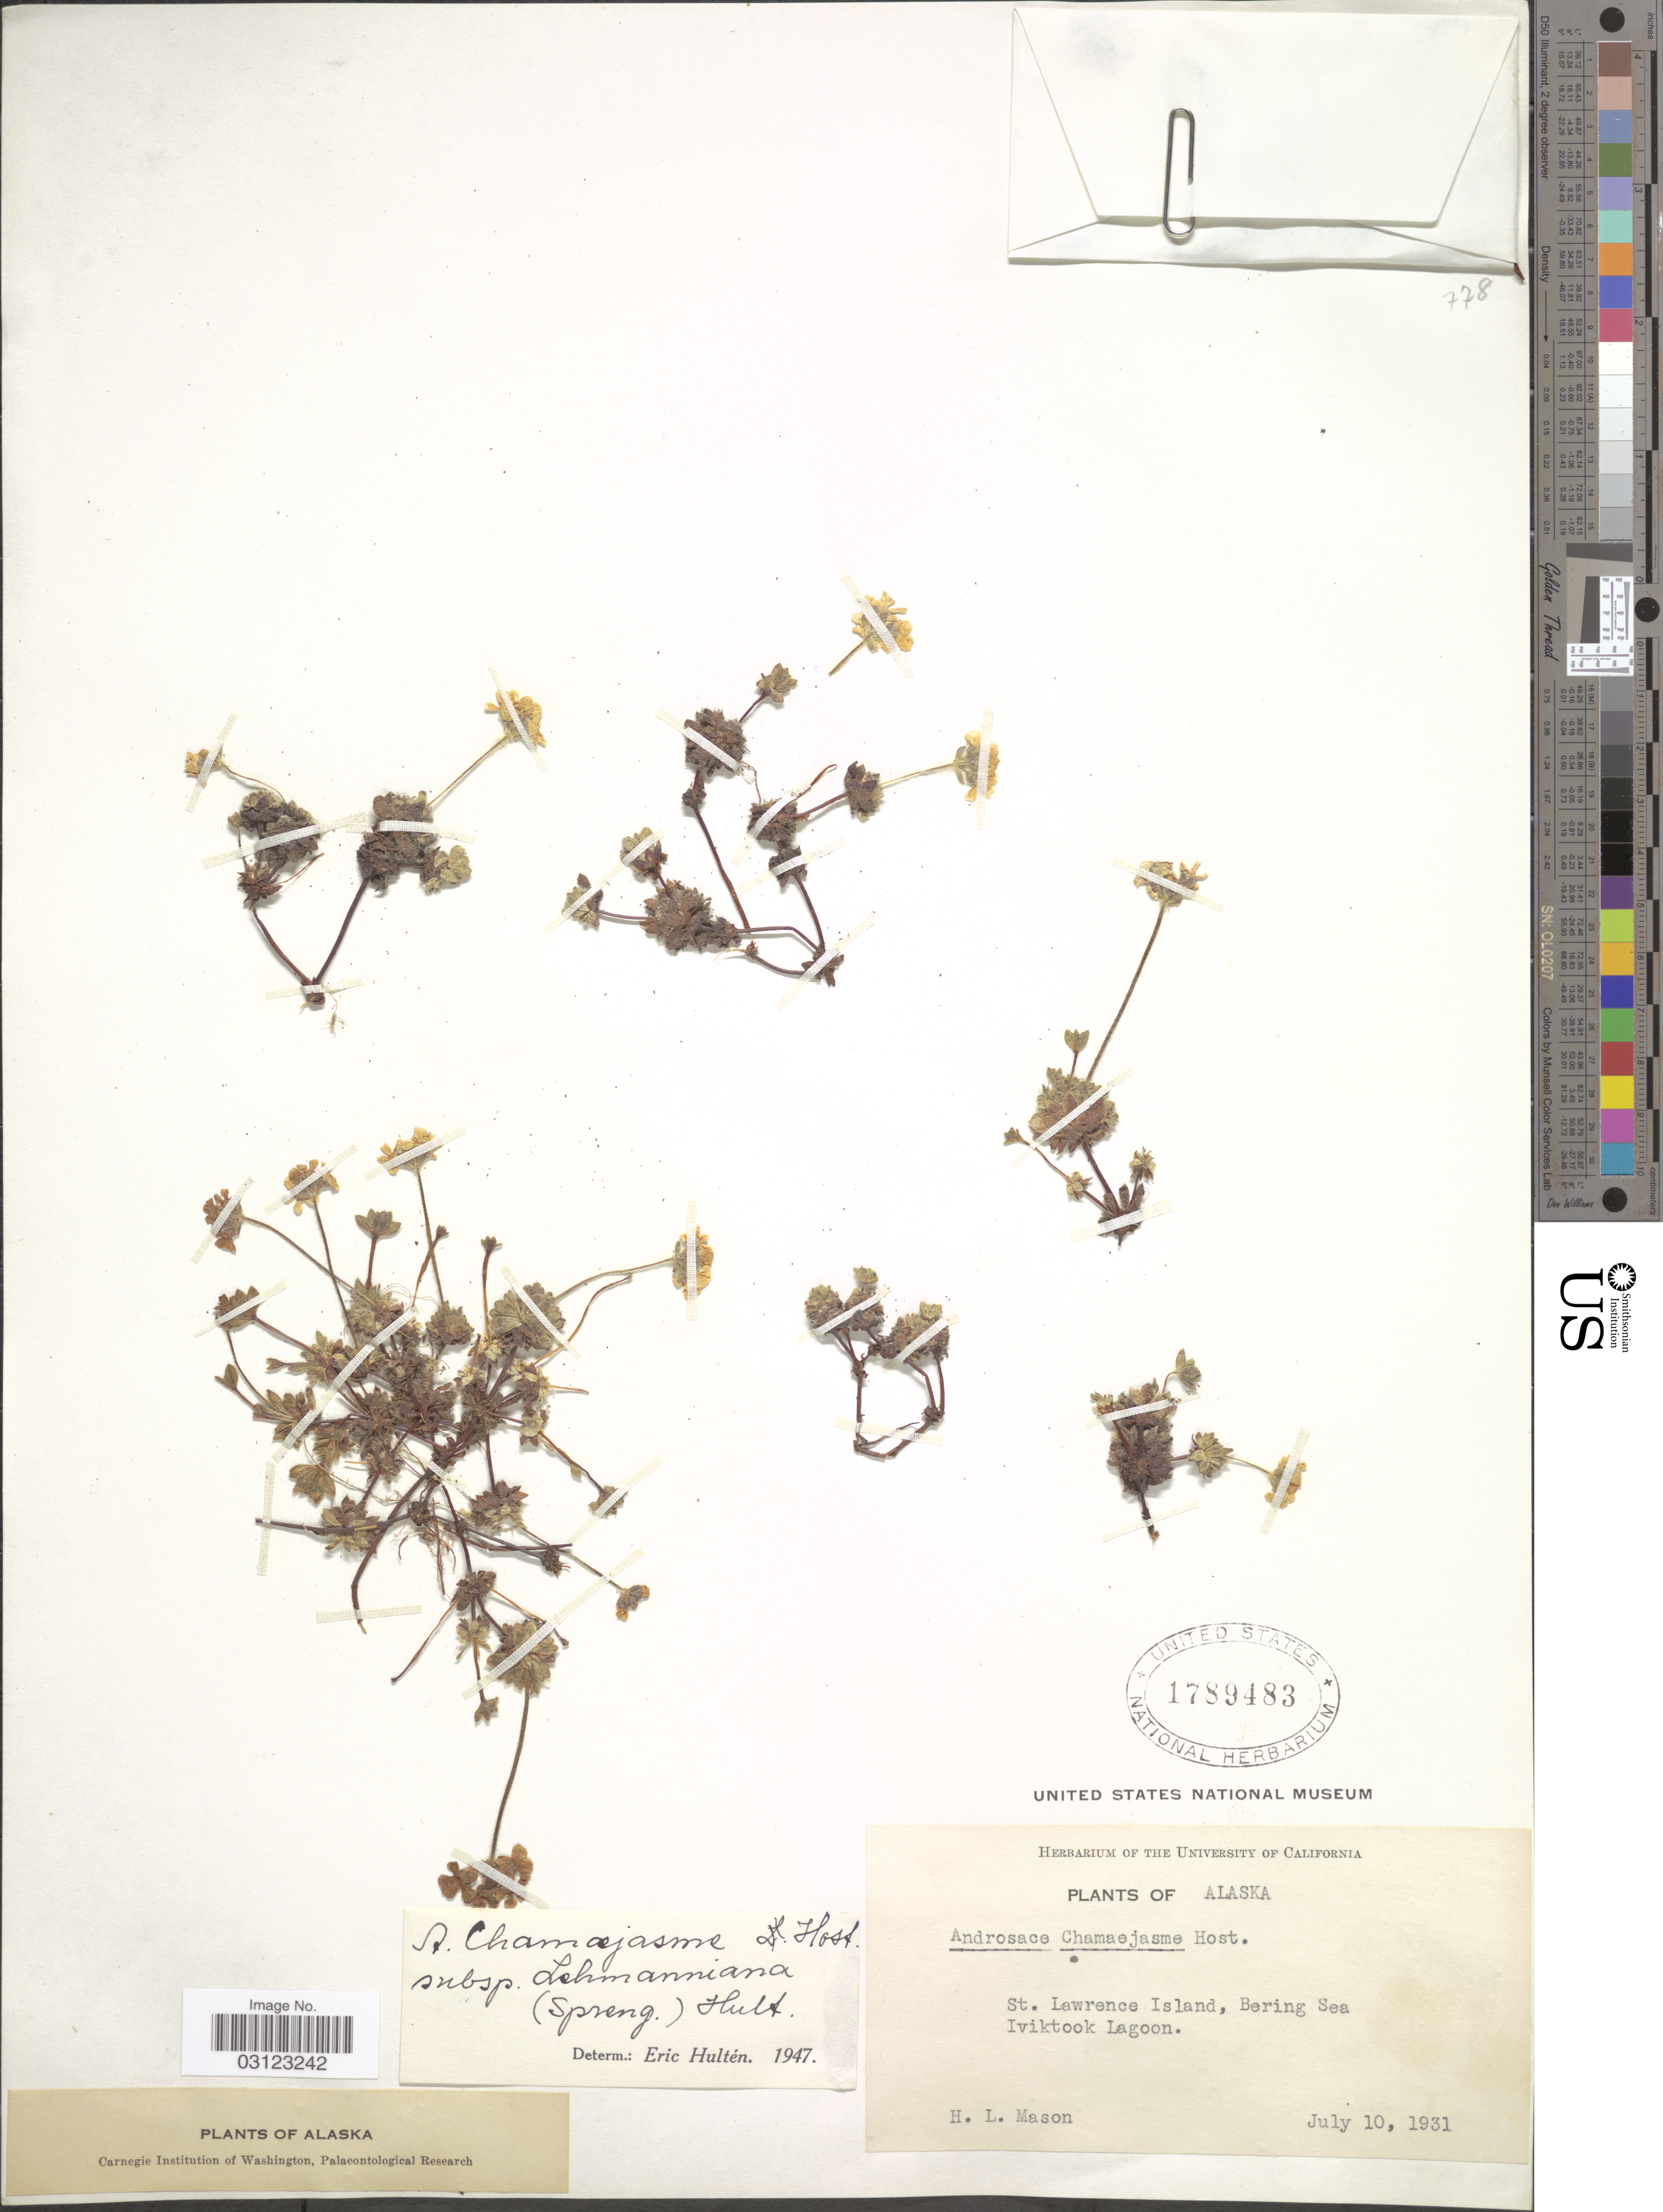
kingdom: Plantae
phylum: Tracheophyta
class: Magnoliopsida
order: Ericales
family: Primulaceae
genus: Androsace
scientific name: Androsace chamaejasme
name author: Wulfen ex Host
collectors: H. L. Mason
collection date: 1931-07-10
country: United States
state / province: Alaska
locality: St. Lawrence Island, Bering Sea. Iviktook Lagoon.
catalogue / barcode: US 1789483